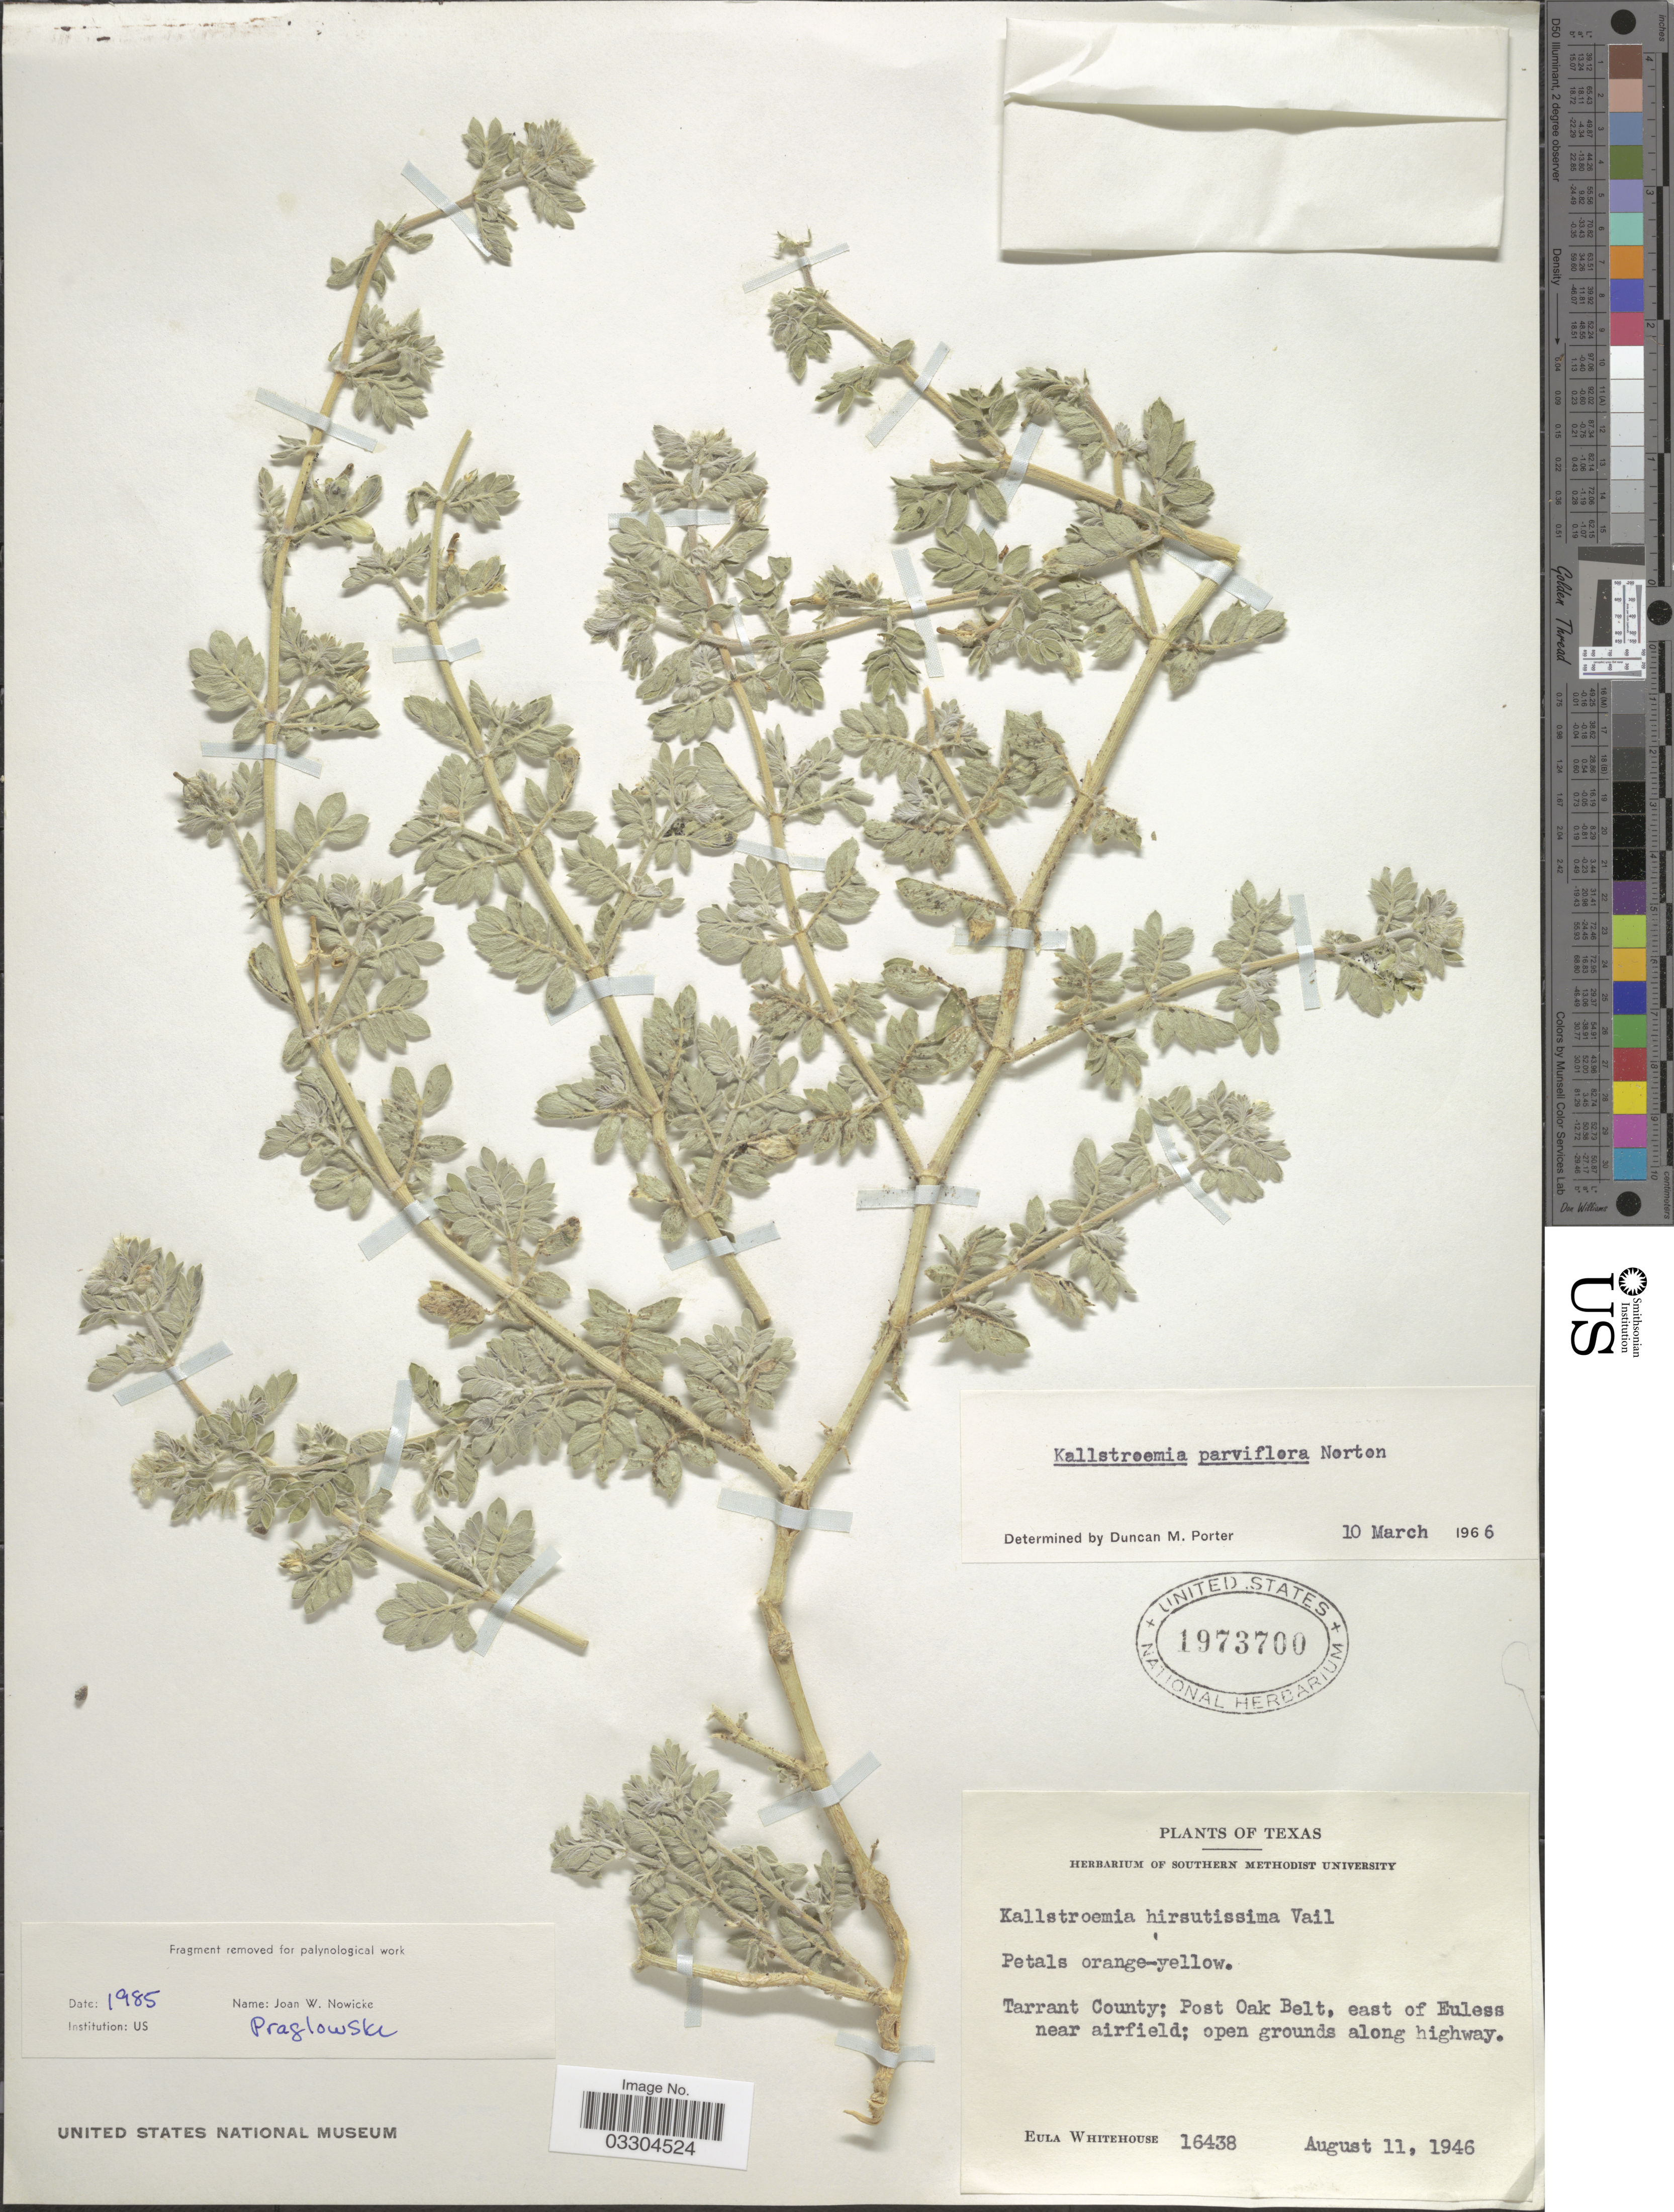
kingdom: Plantae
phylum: Tracheophyta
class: Magnoliopsida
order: Zygophyllales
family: Zygophyllaceae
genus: Kallstroemia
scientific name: Kallstroemia parviflora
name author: Norton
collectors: E. Whitehouse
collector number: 16438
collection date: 1946-08-11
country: United States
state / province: Texas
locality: Tarrant County: Post Oak Belt, east of Euless near airfield; open grounds along highway.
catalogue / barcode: US 1973700